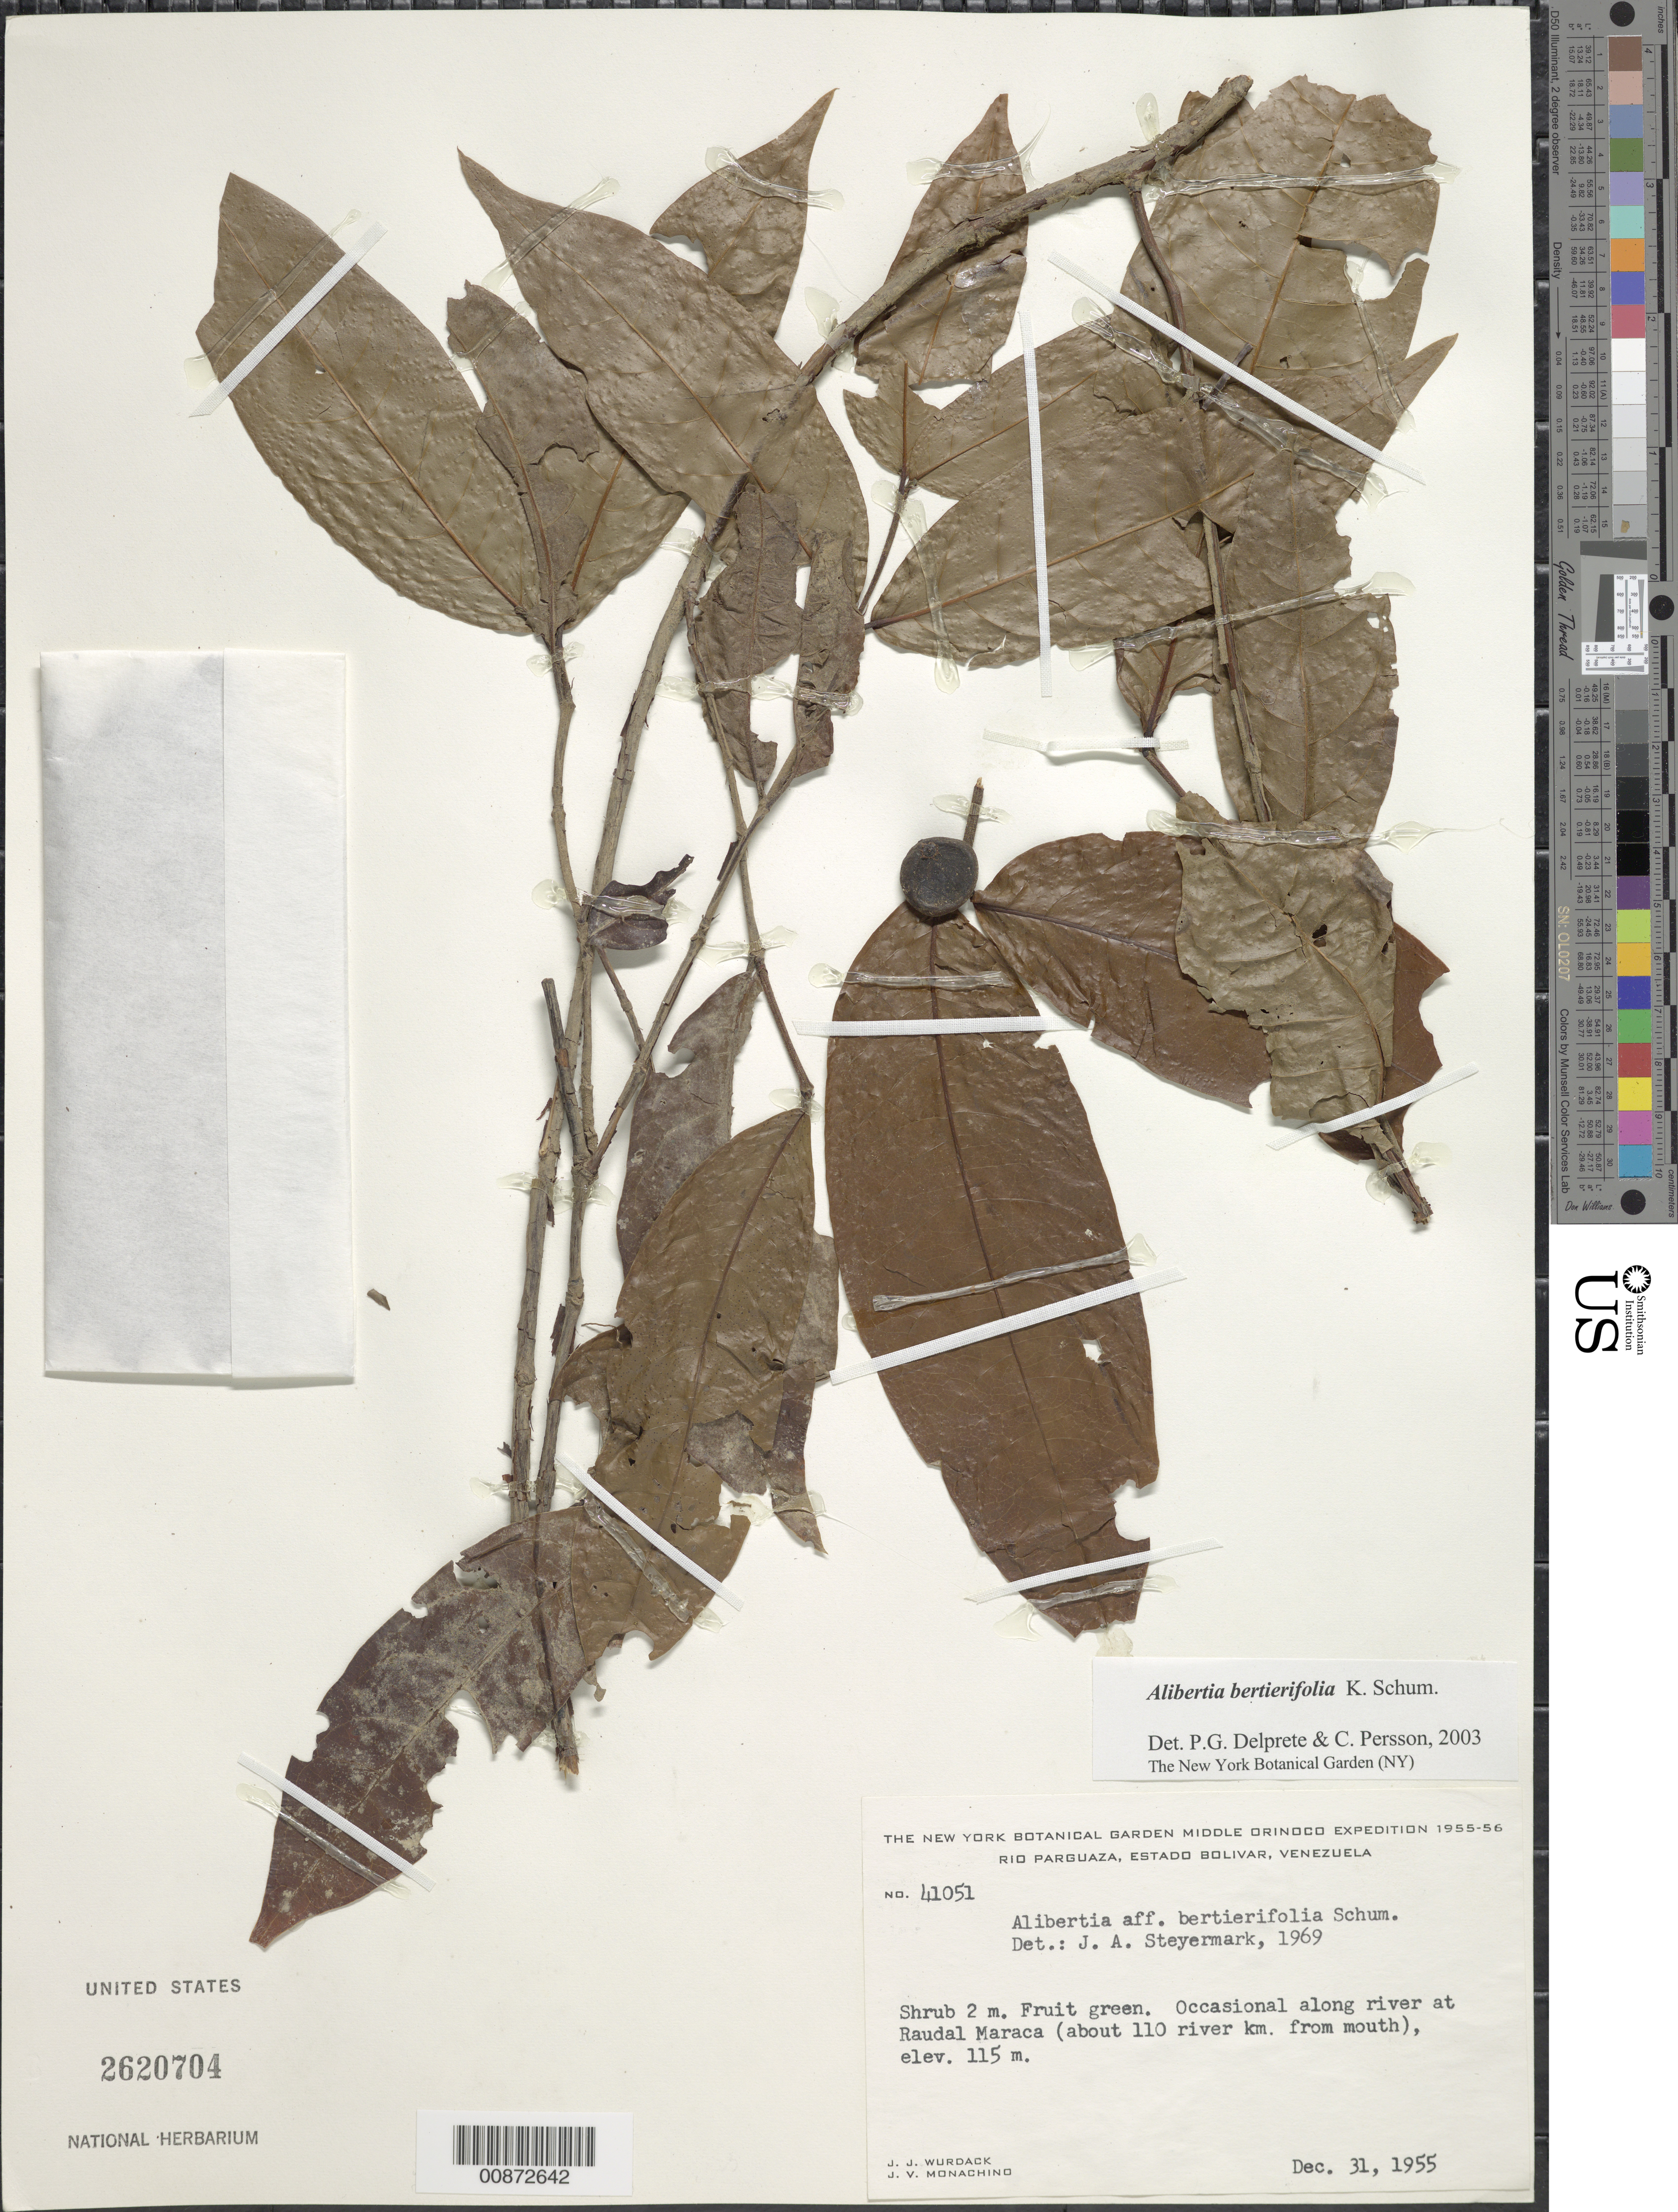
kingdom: Plantae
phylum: Tracheophyta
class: Magnoliopsida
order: Gentianales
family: Rubiaceae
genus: Alibertia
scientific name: Alibertia sp.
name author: K. Schum.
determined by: Delprete, P. G.; Persson, C. H.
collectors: J. J. Wurdack & J. V. Monachino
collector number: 41051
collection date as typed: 31-Dec-55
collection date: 1955-12-31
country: Venezuela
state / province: Bolívar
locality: Río Parguaza, Raudal Maraca, 110 river km from river mouth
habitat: Along river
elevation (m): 115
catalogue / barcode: US 2620704